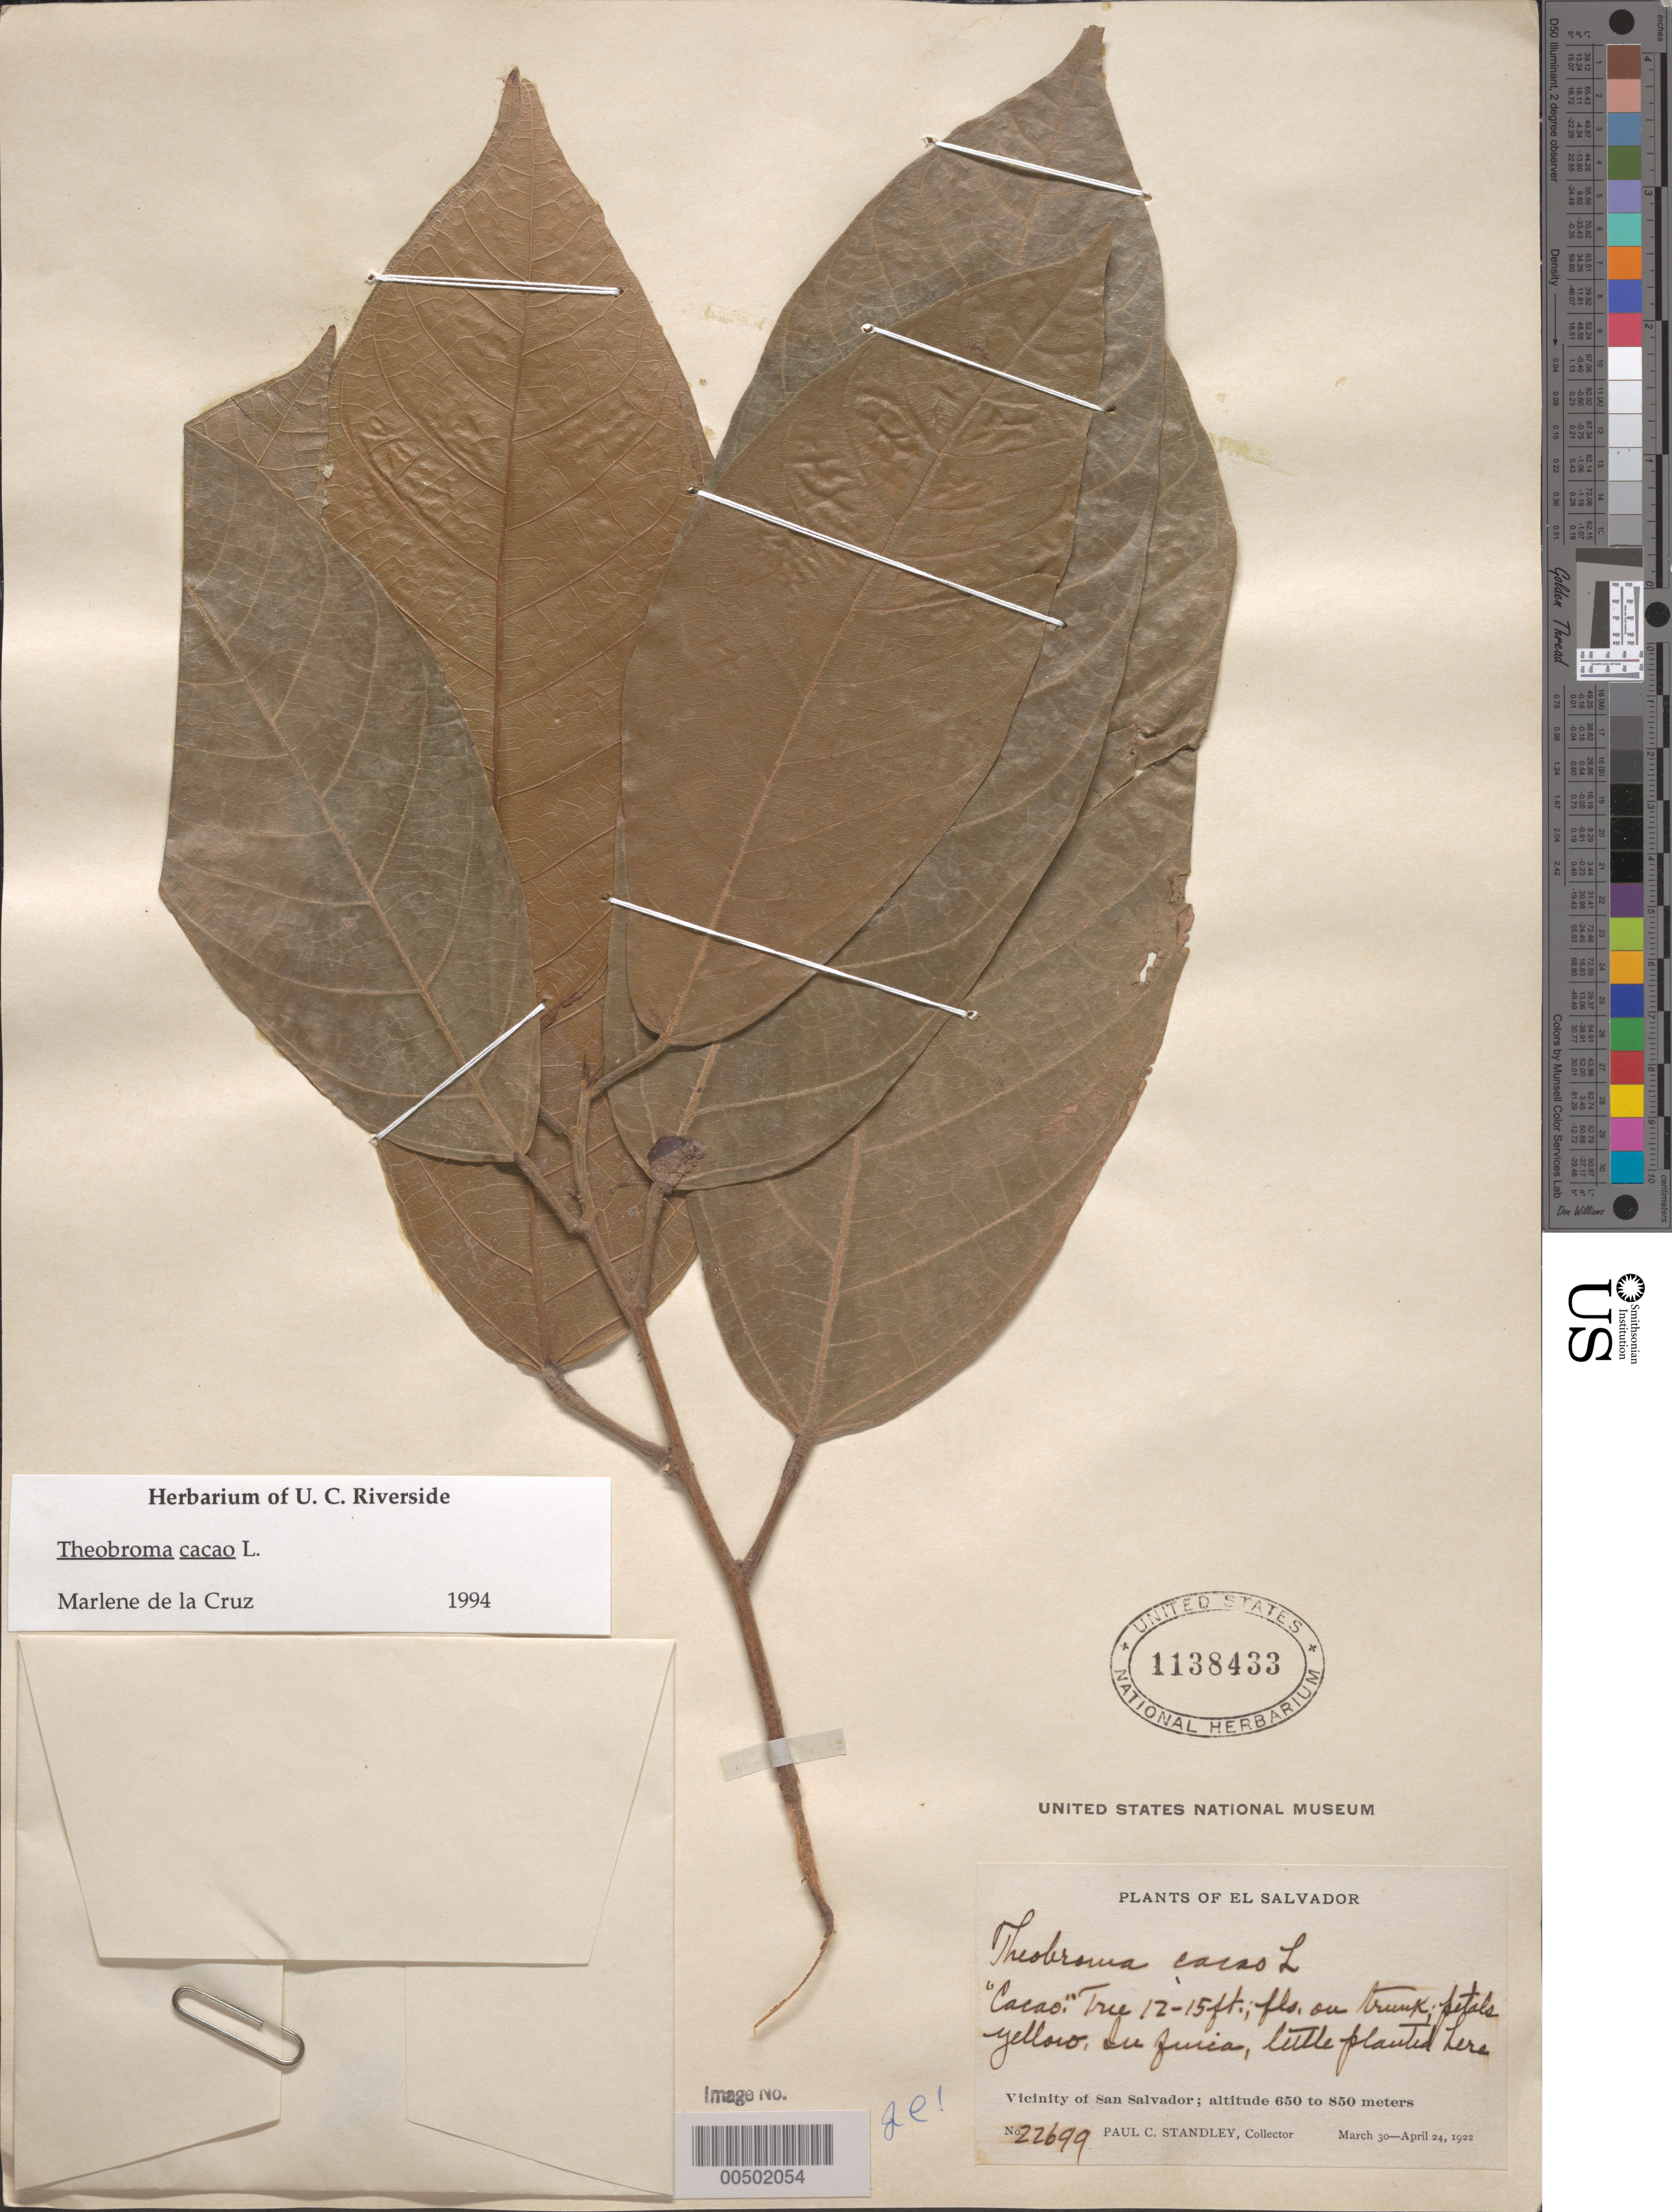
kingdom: Plantae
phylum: Tracheophyta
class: Magnoliopsida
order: Malvales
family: Malvaceae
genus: Theobroma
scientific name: Theobroma cacao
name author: L.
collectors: P. C. Standley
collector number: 22699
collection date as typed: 30 Mar 1922 to 24 Apr 1922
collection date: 1922-03-30/1922-04-24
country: El Salvador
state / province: San Salvador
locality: Vicinity of San Salvador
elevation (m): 650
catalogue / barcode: US 1138433